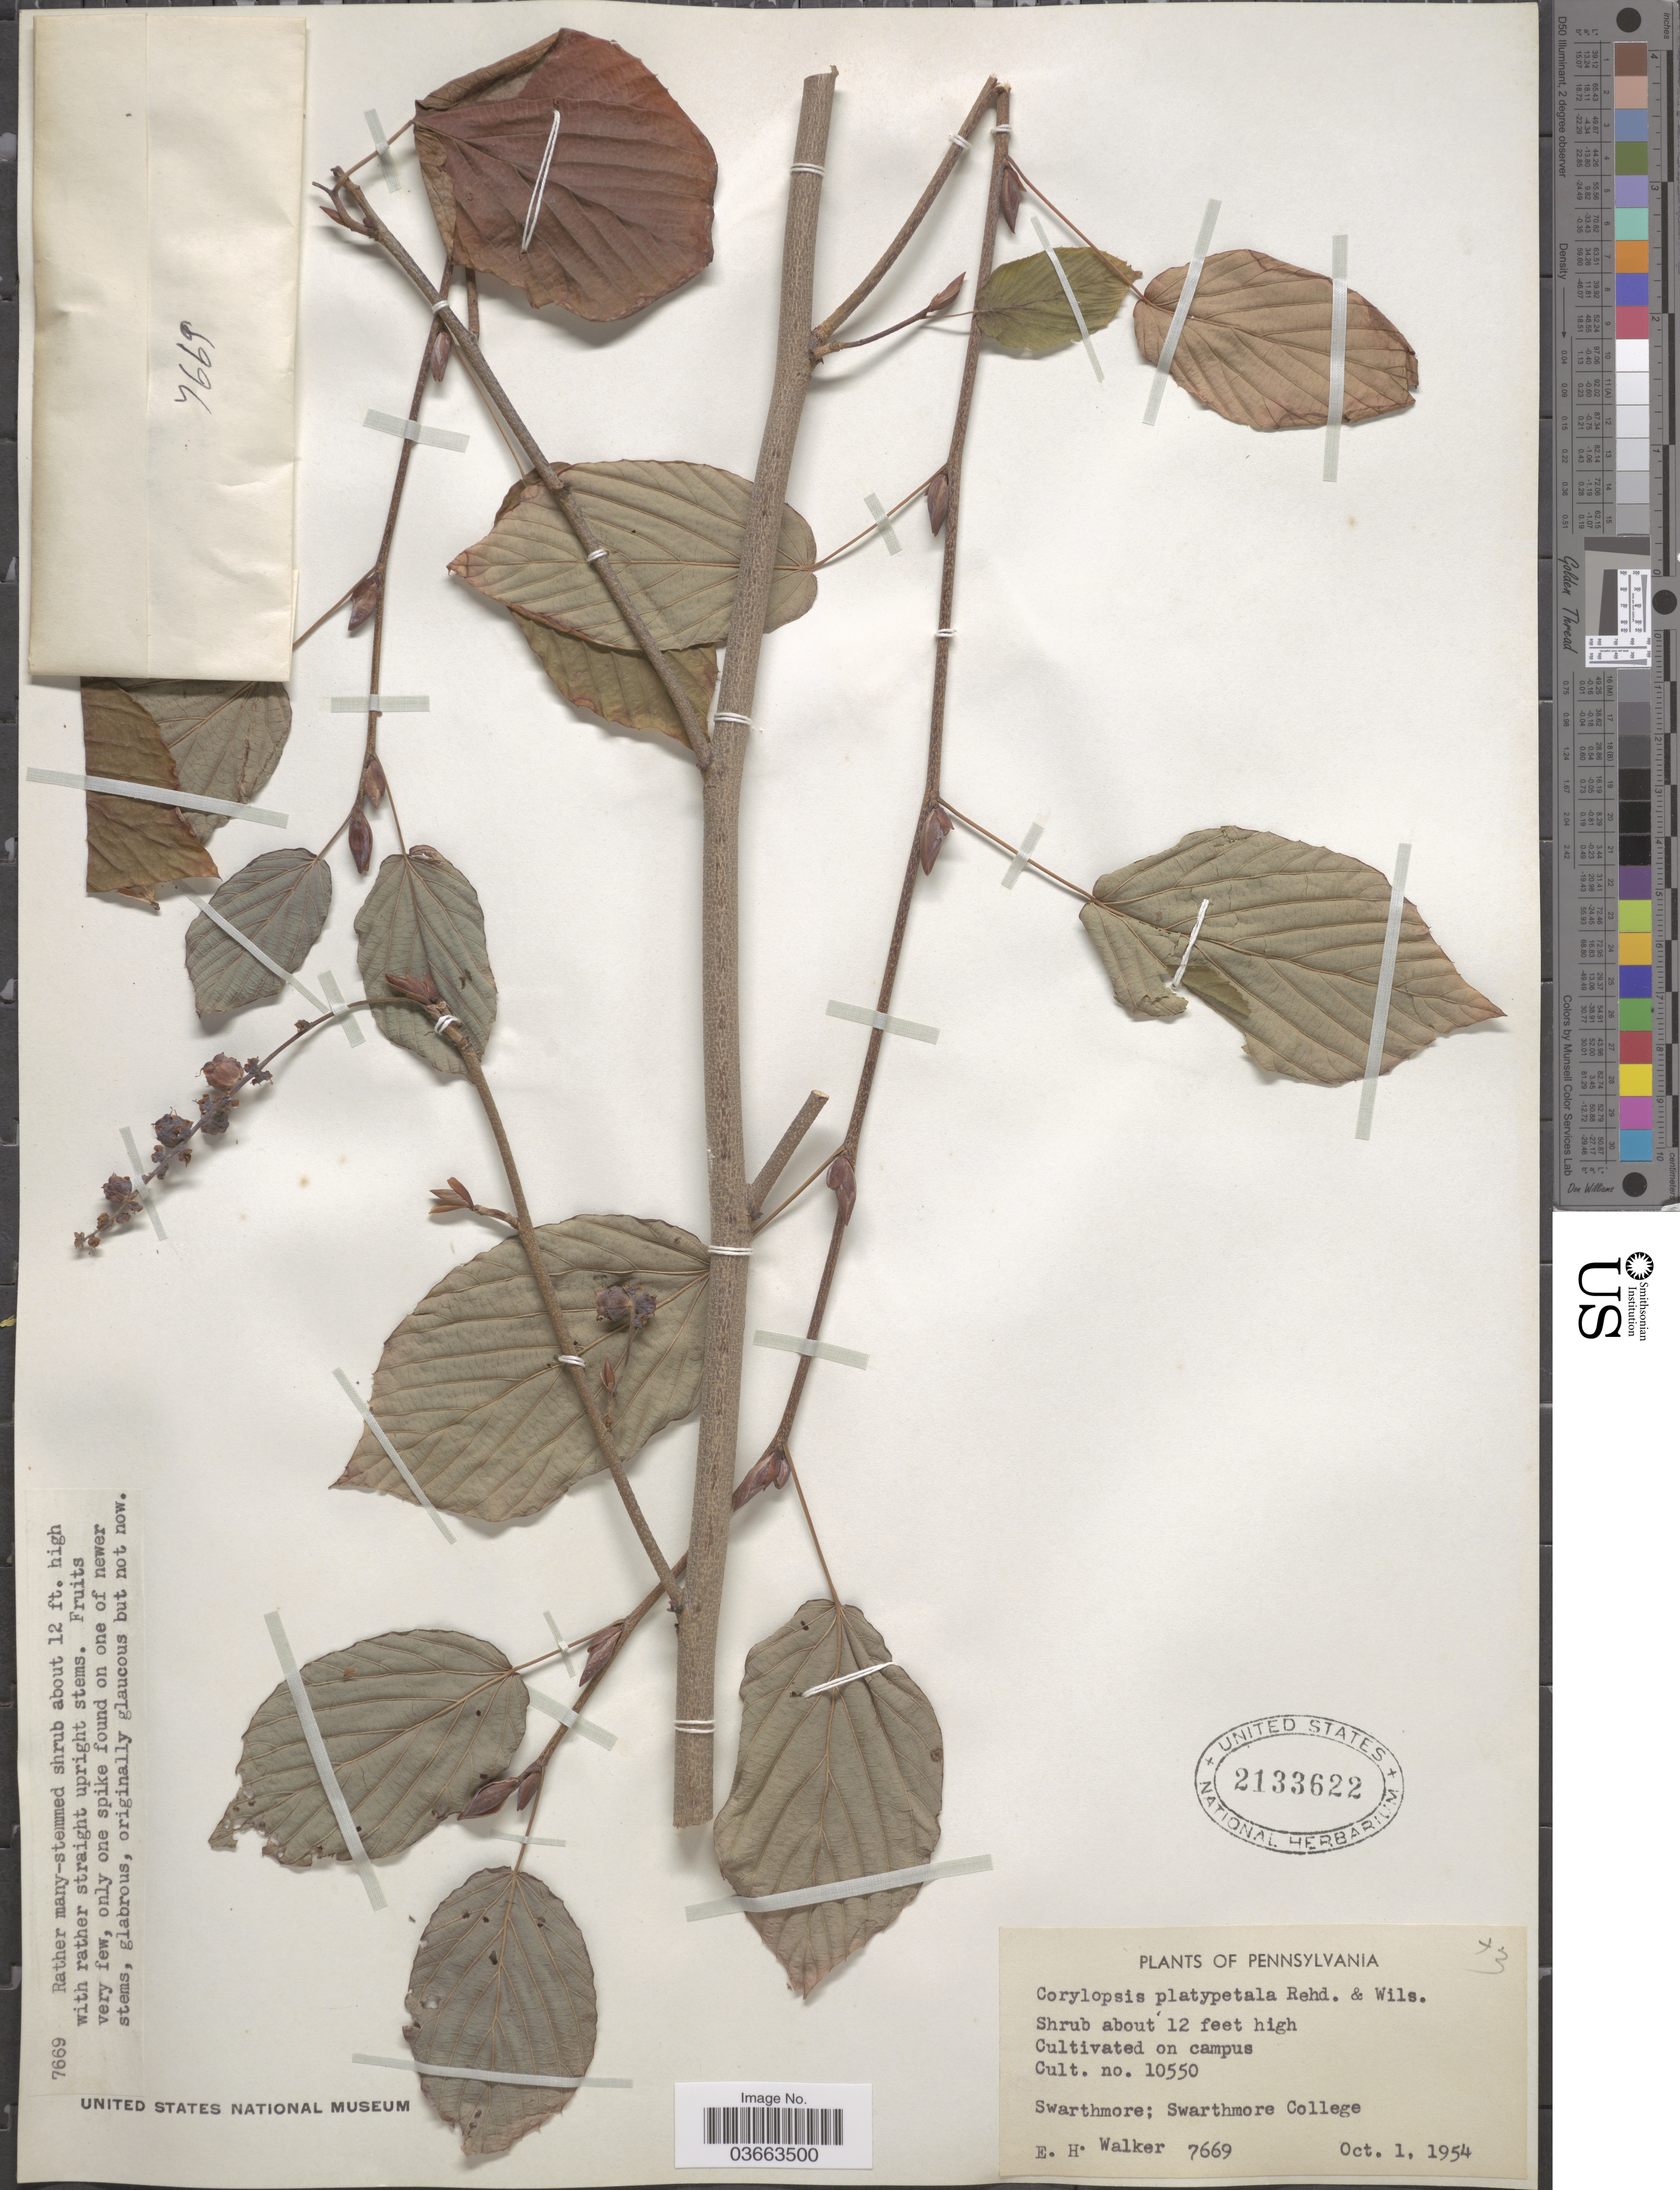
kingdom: Plantae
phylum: Tracheophyta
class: Magnoliopsida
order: Saxifragales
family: Hamamelidaceae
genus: Corylopsis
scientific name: Corylopsis platypetala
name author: Rehder & E.H. Wilson in Sarg.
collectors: E. H. Walker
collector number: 7669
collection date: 1954-10-01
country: United States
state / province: Pennsylvania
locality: Campus. Swarthmore; Swarthmore College.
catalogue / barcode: US 2133622